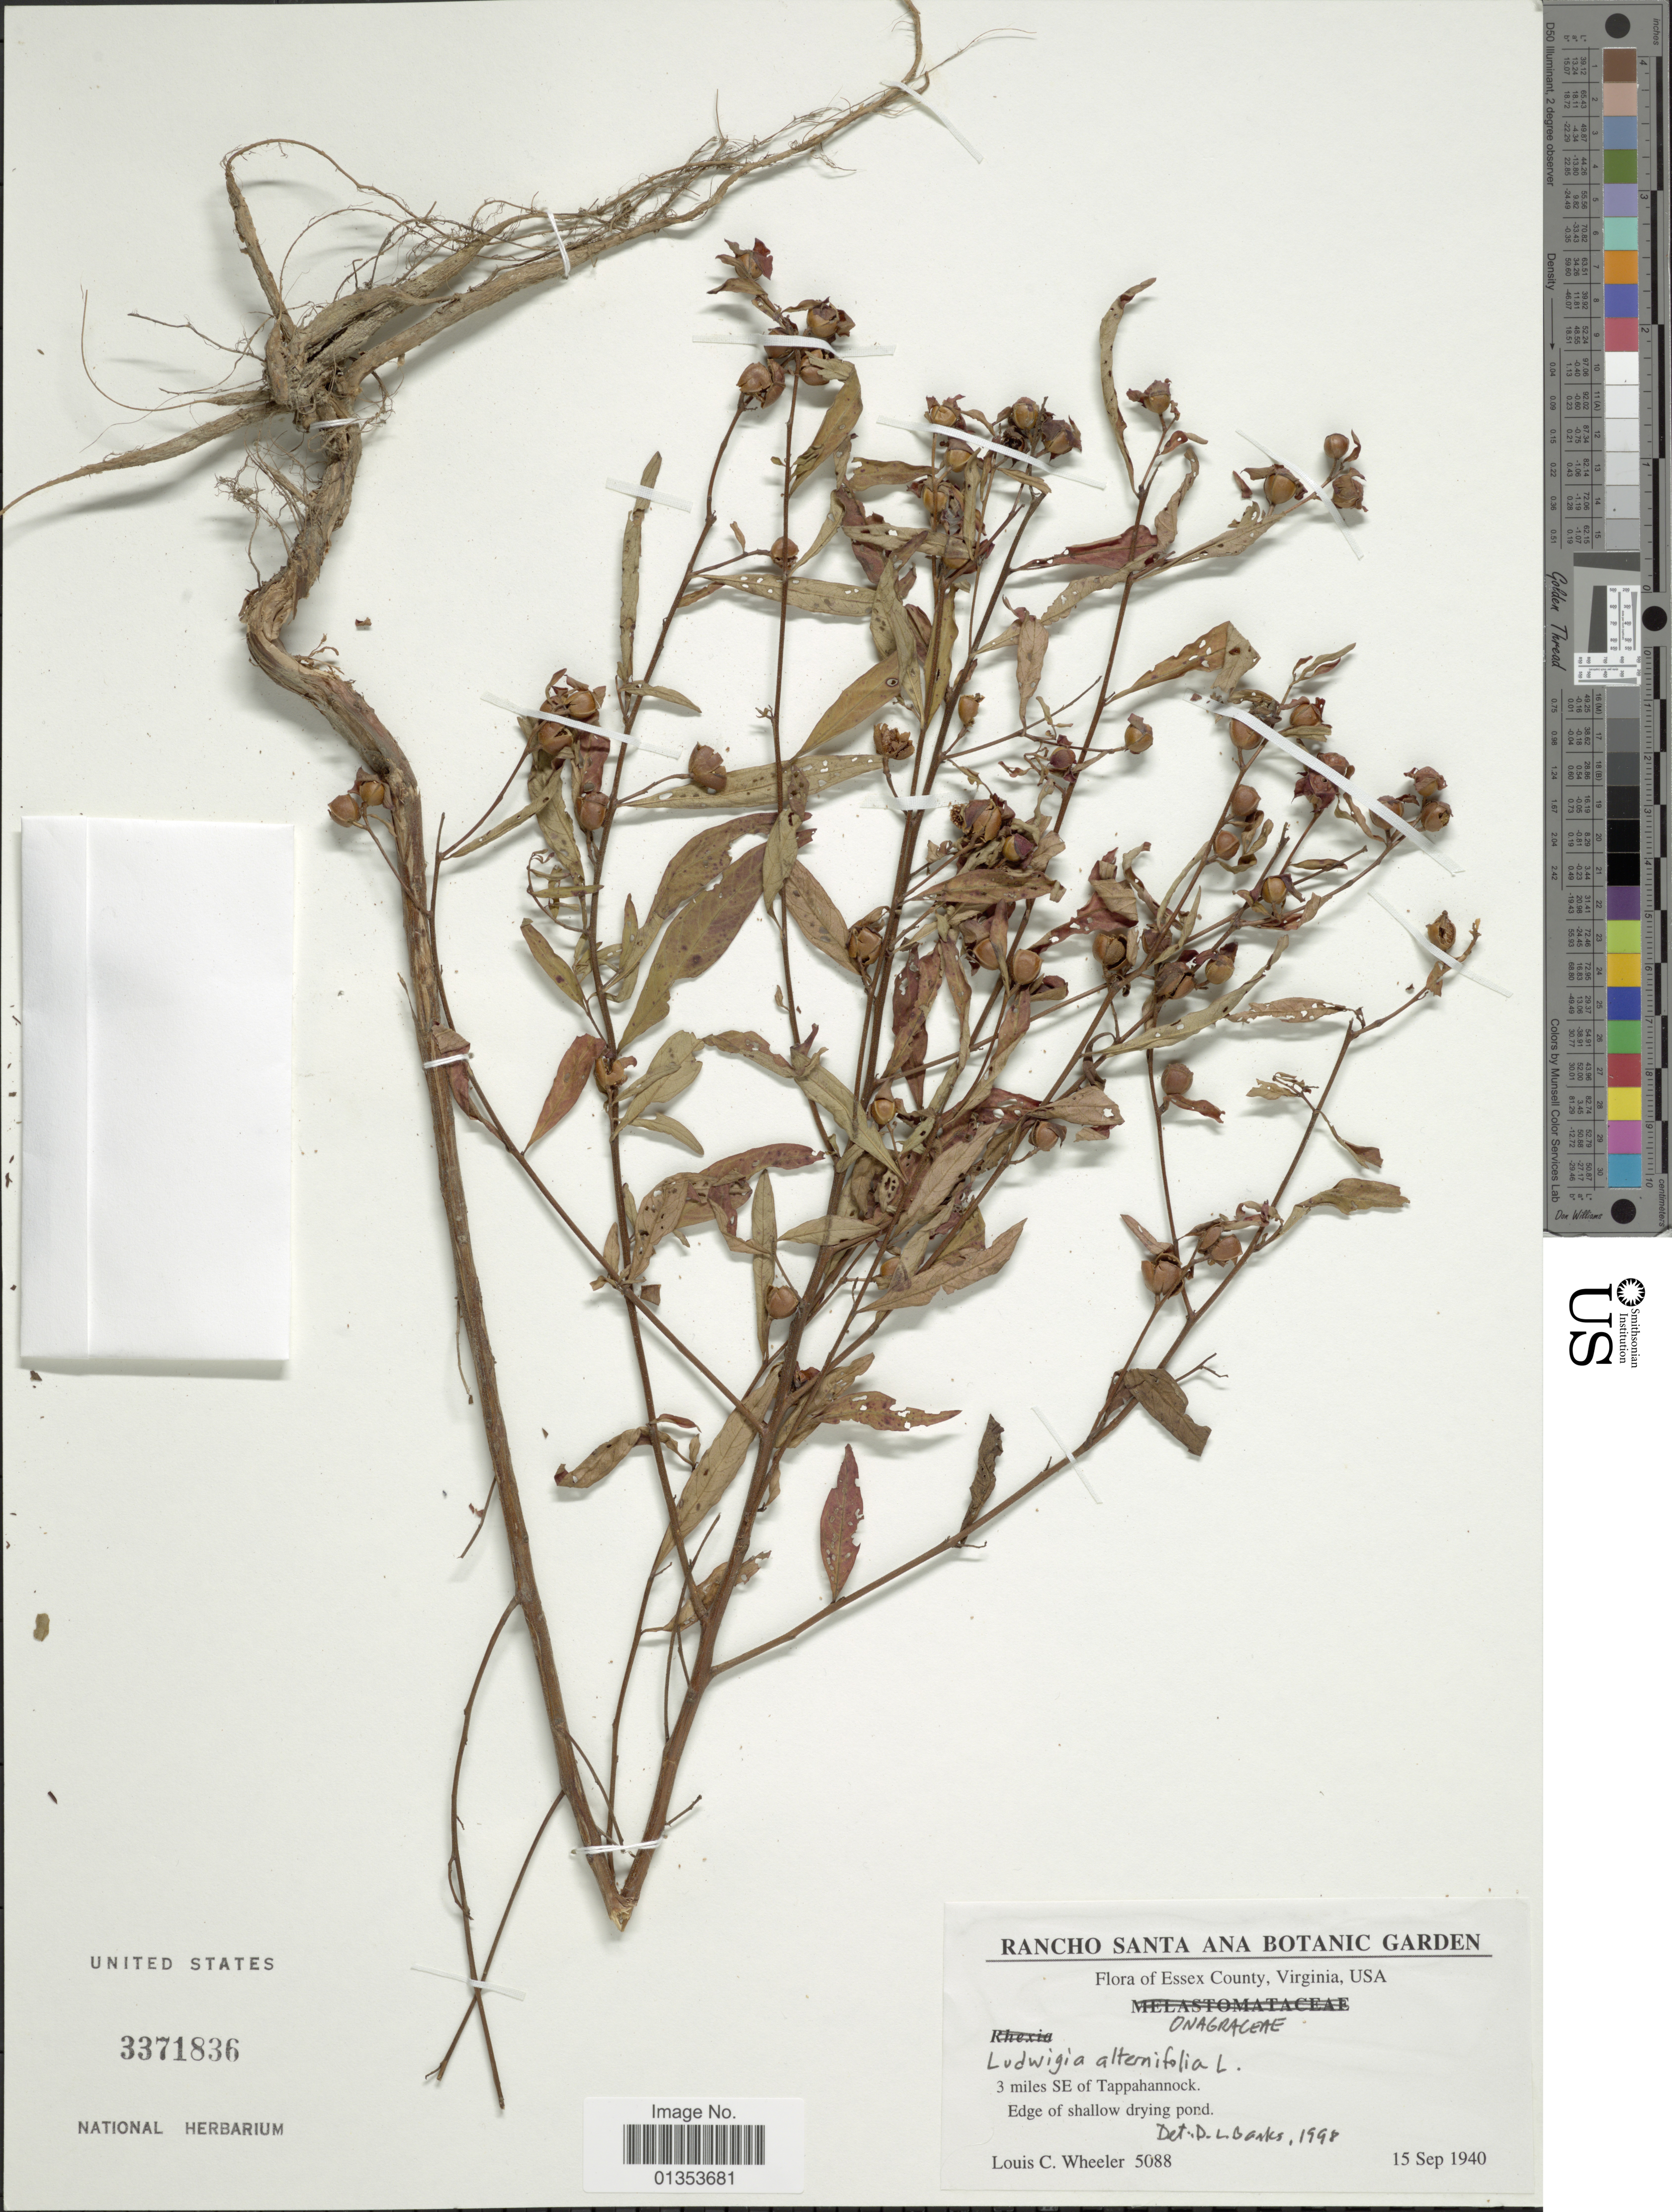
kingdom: Plantae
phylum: Tracheophyta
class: Magnoliopsida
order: Myrtales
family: Onagraceae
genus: Ludwigia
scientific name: Ludwigia alternifolia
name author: L.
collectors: L. C. Wheeler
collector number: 5088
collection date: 1940-09-15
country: United States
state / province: Virginia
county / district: Essex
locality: Essex County, 3 miles SE of Tappahannock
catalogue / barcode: US 3371836